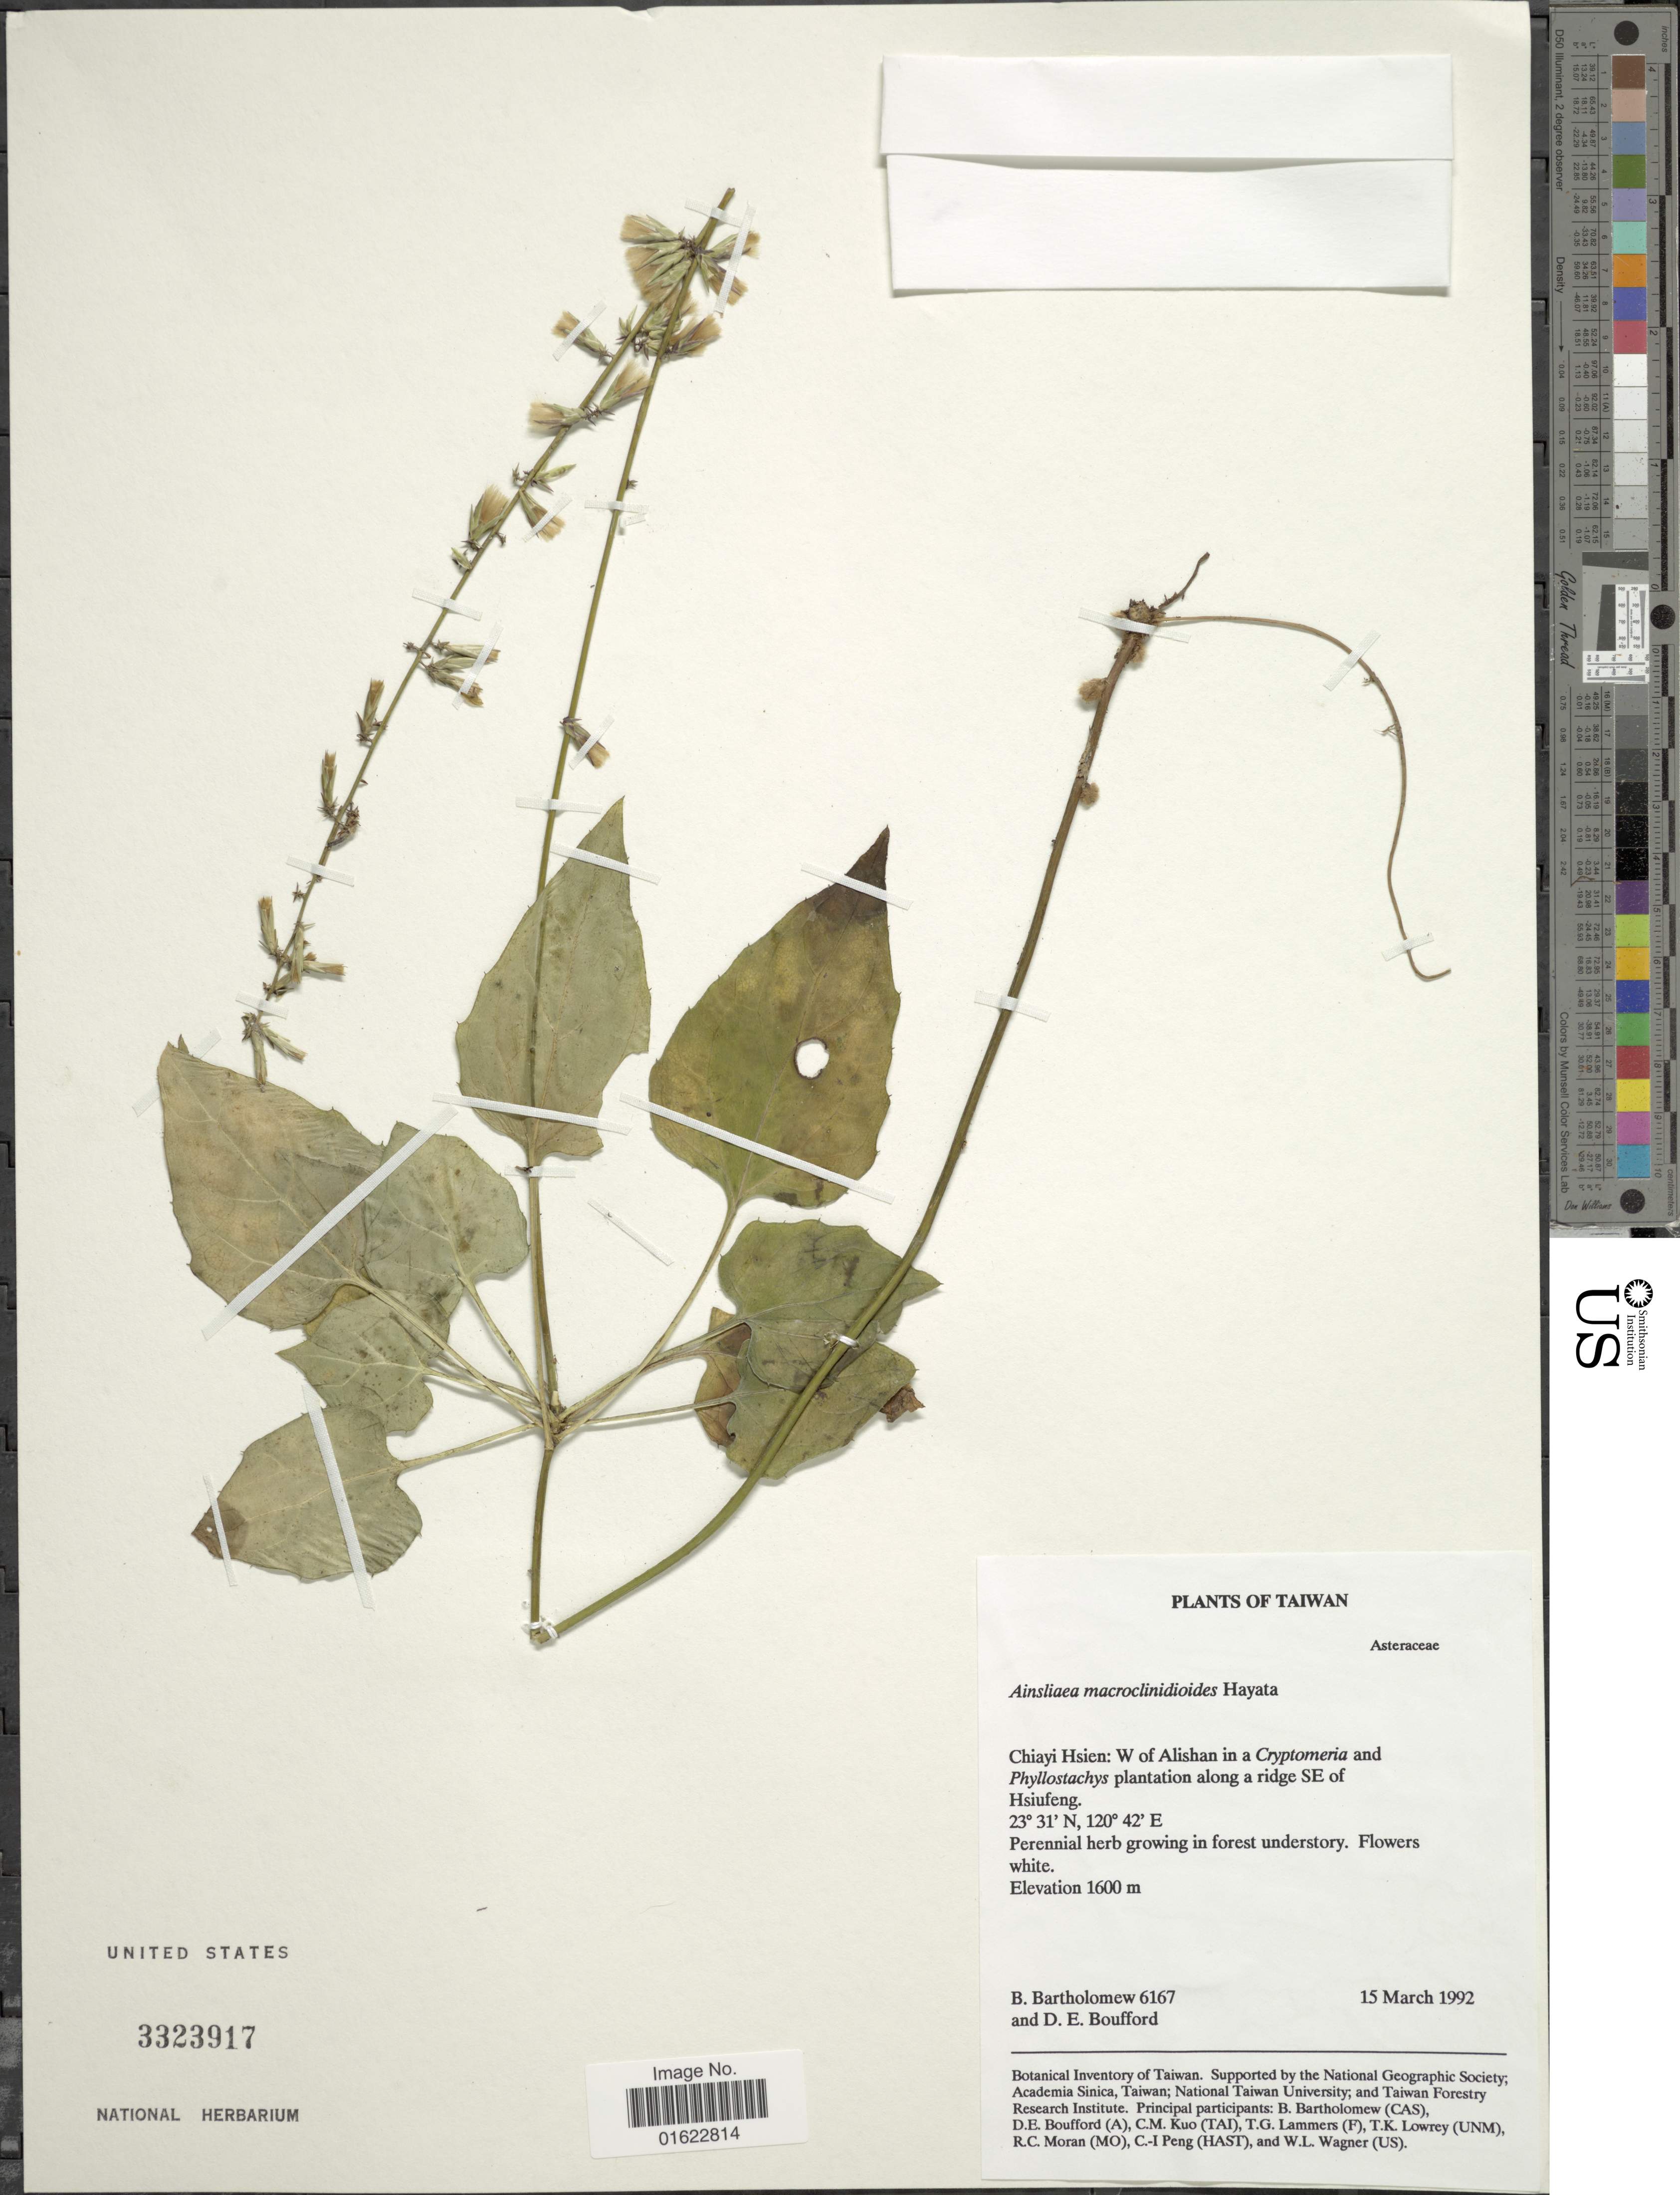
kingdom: Plantae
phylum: Tracheophyta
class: Magnoliopsida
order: Asterales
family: Asteraceae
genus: Ainsliaea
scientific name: Ainsliaea macroclinidioides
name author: Hayata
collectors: B. Bartholomew & D. E. Boufford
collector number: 6167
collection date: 1992-03-15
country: Taiwan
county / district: Chiayi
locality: Chiayi Hsien: W of Alishan in a Crytomeria and Phyllostachys plantation along a ridge SE of Hsiufeng.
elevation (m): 1600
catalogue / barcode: US 3323917